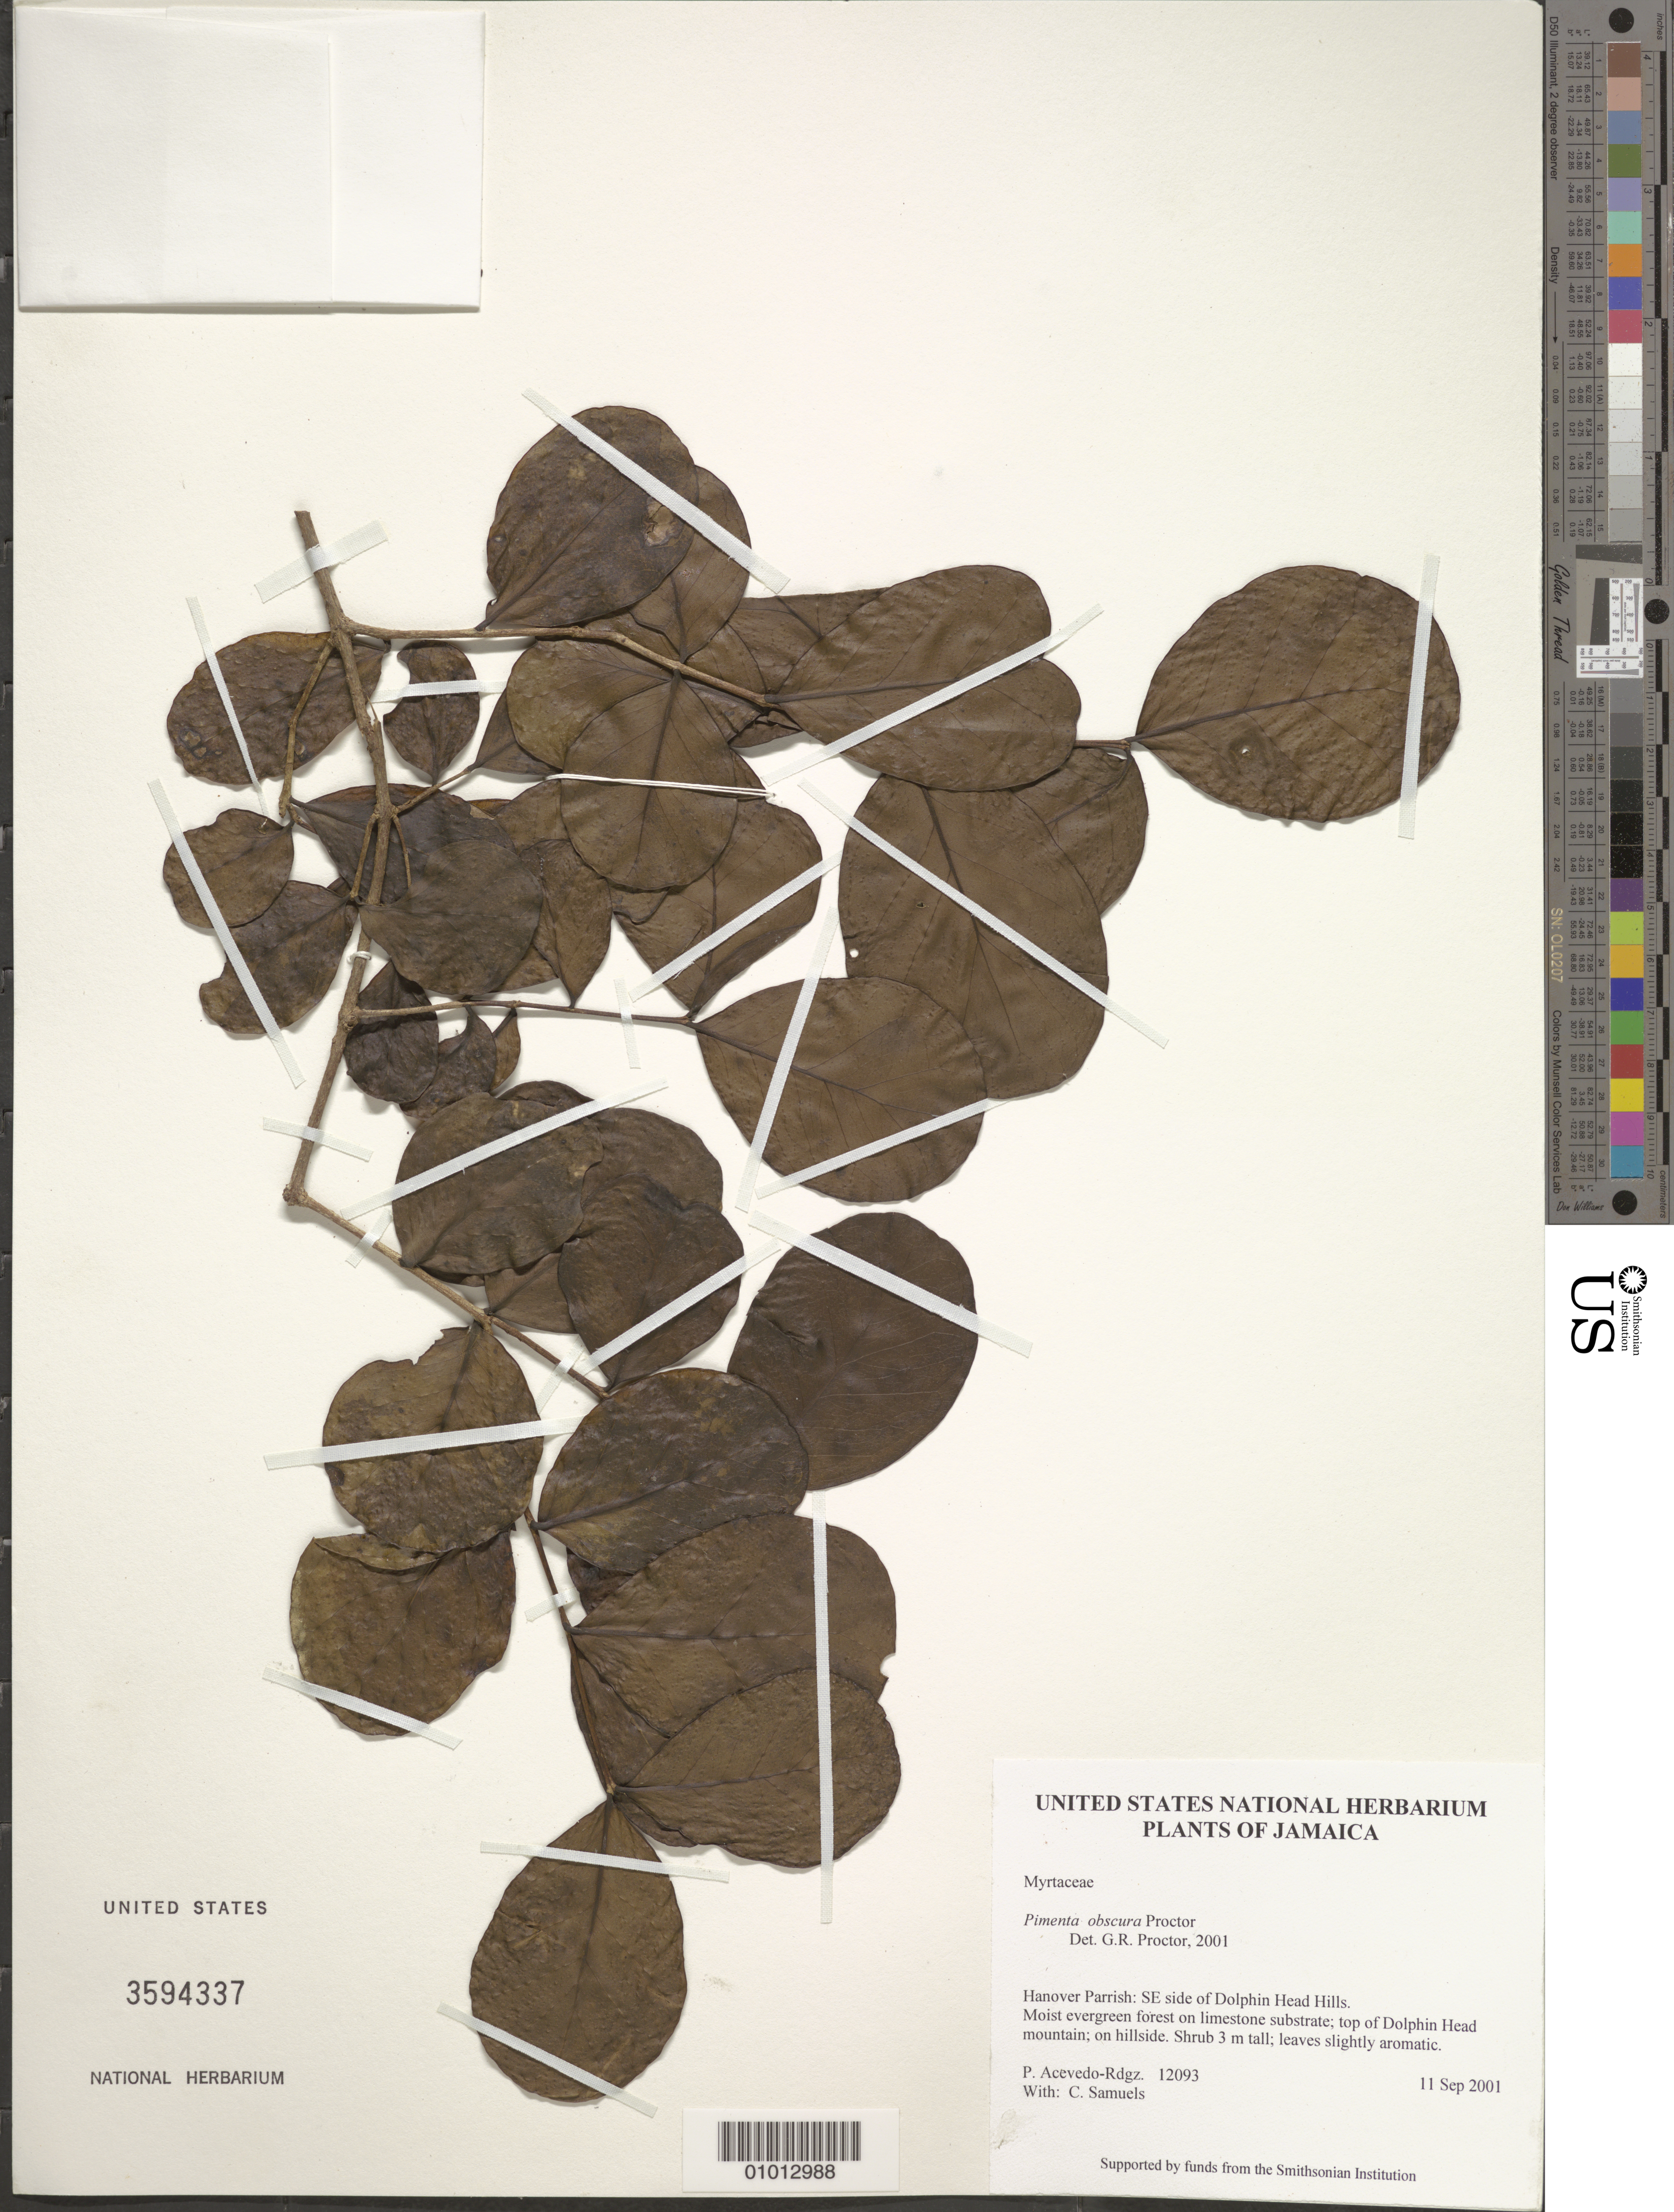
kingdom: Plantae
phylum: Tracheophyta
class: Magnoliopsida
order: Myrtales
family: Myrtaceae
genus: Pimenta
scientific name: Pimenta obscura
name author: Proctor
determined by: Proctor, G. R.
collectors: P. Acevedo-Rodr. & C. Samuels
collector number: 12093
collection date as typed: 11 Sep 2001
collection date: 2001-09-11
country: Jamaica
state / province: Hanover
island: Jamaica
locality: Hanover Parrish: SE side of Dolphin Head Hills.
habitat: Moist evergreen forest on limestone substrate; top of Dolphin Head mountain; on hillside.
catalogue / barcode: US 3594337